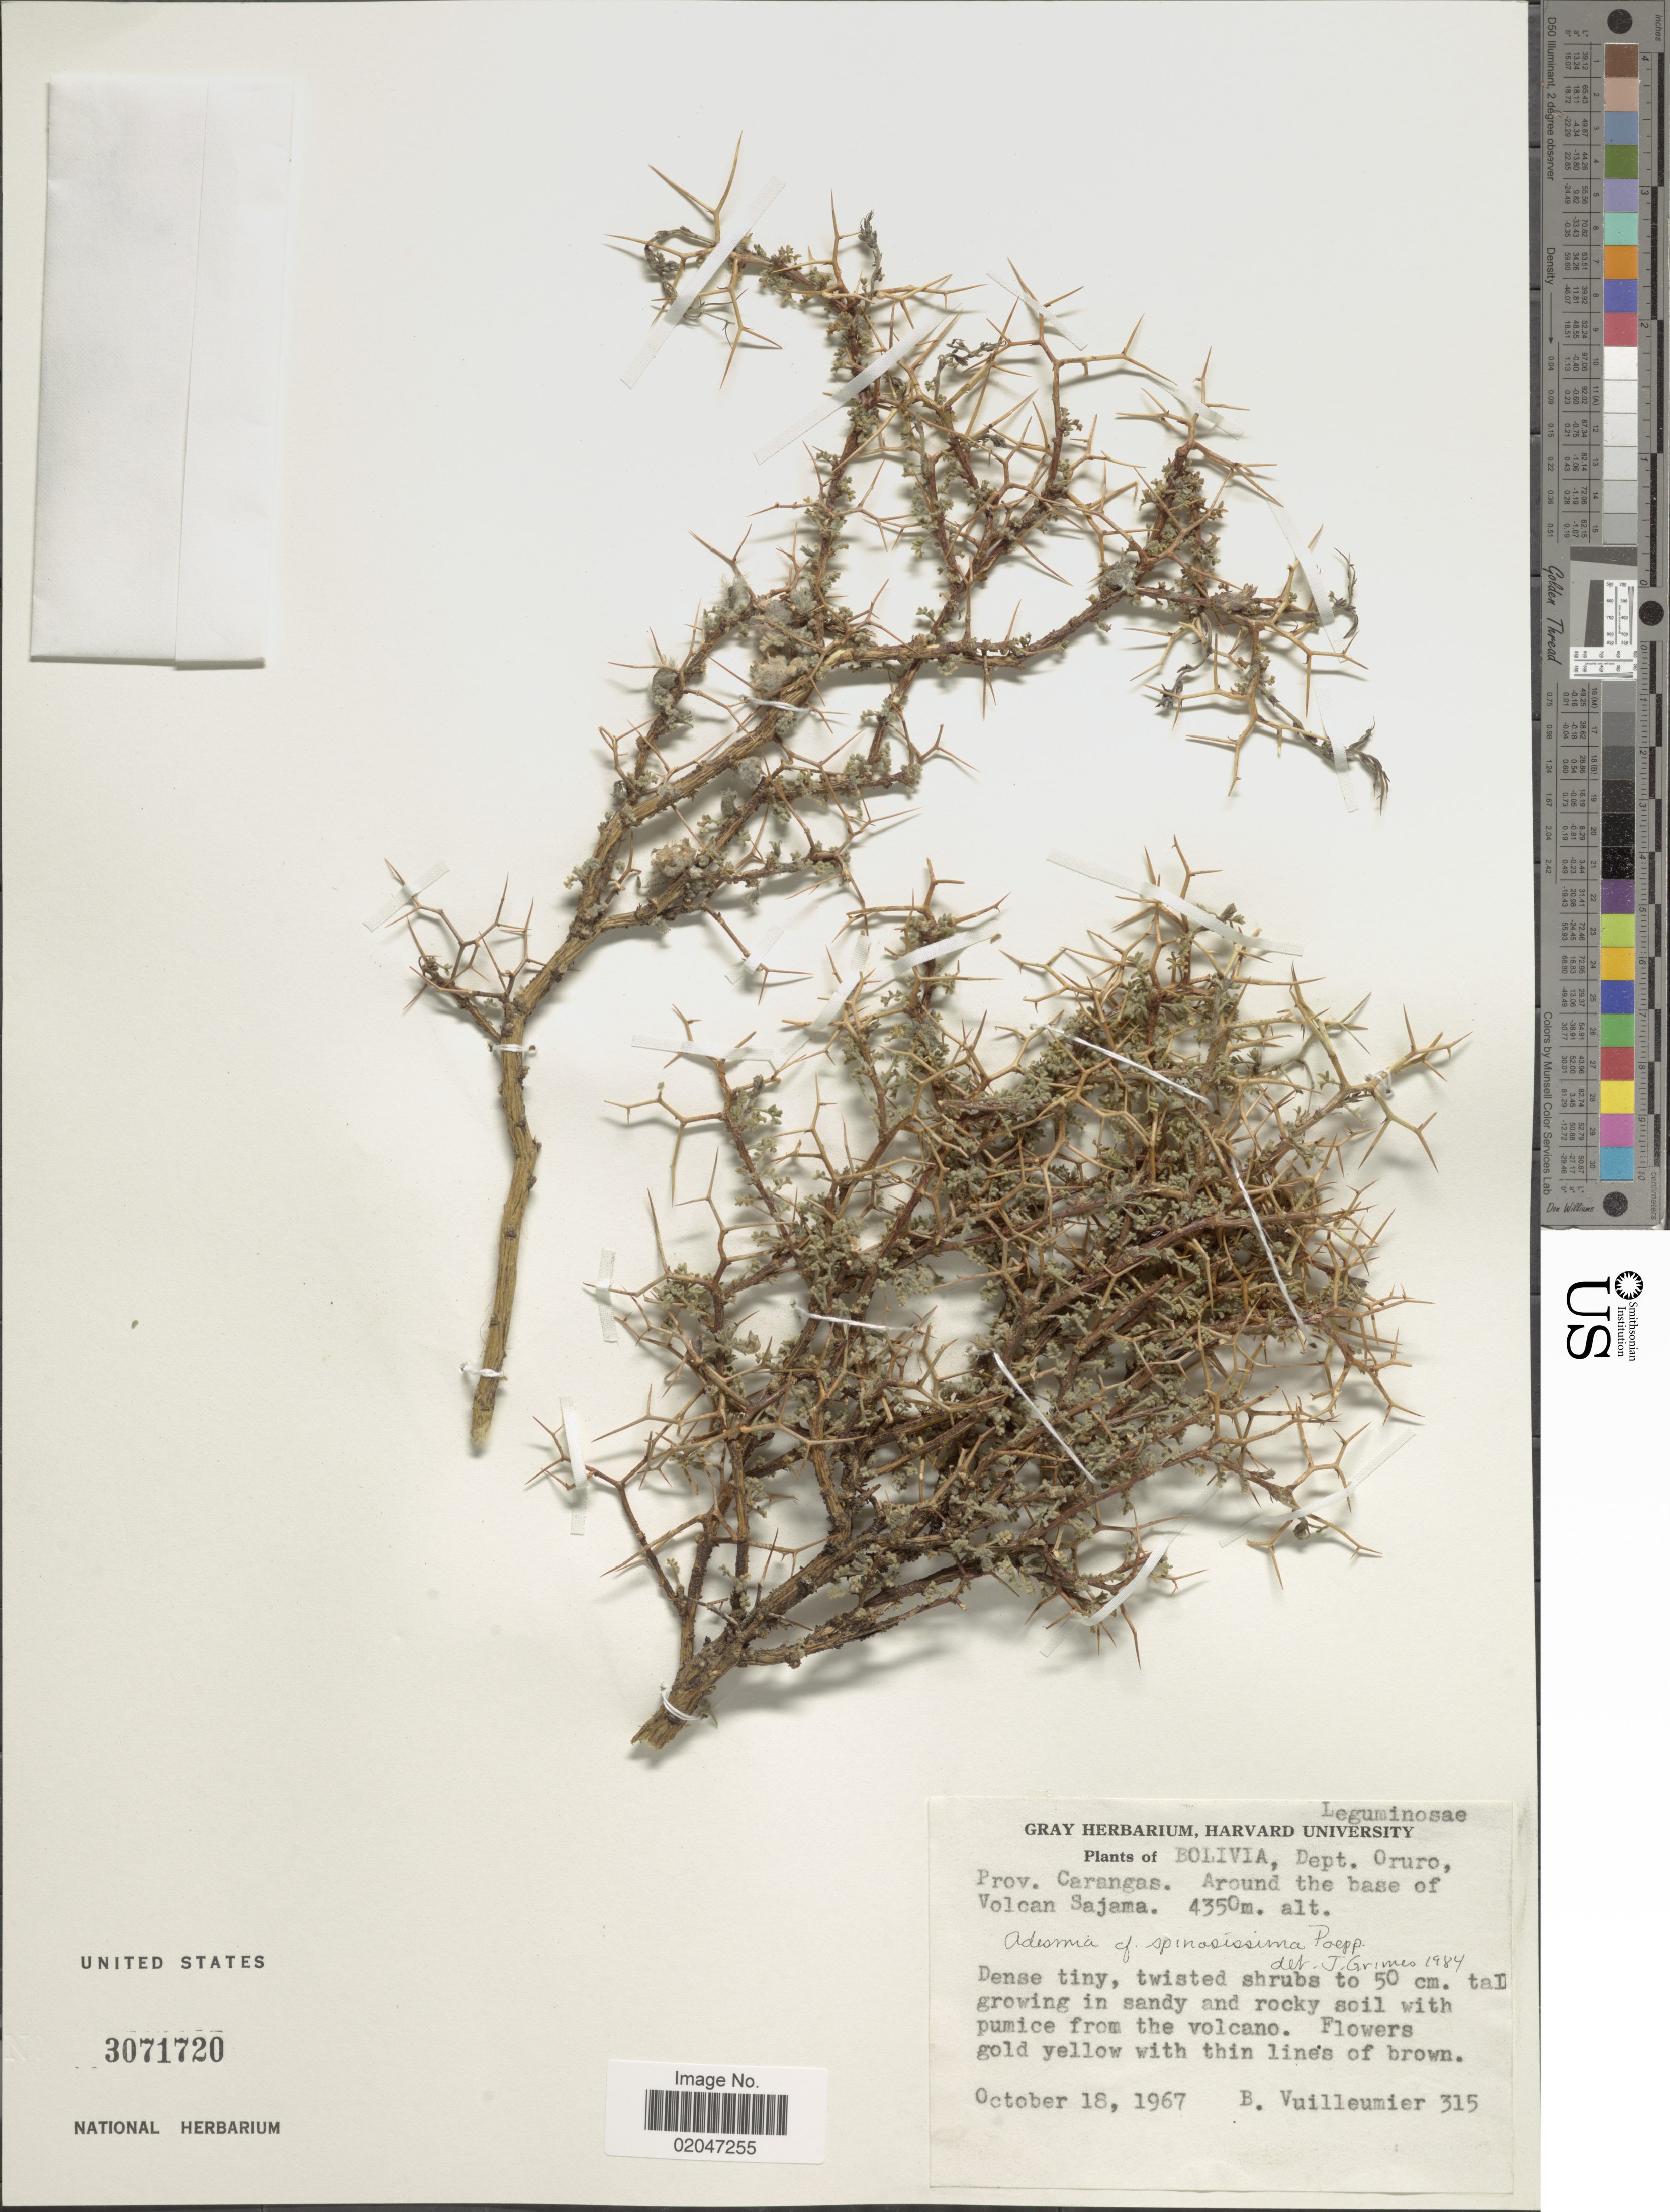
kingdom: Plantae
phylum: Tracheophyta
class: Magnoliopsida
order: Fabales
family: Fabaceae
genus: Adesmia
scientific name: Adesmia spinosissima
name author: Meyen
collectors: B. Vuilleumier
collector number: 315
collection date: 1967-10-18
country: Bolivia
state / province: Oruro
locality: Dept. Oruro, Prov. Carangas. Around the base of Volcan Sajama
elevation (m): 4350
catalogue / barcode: US 3071720